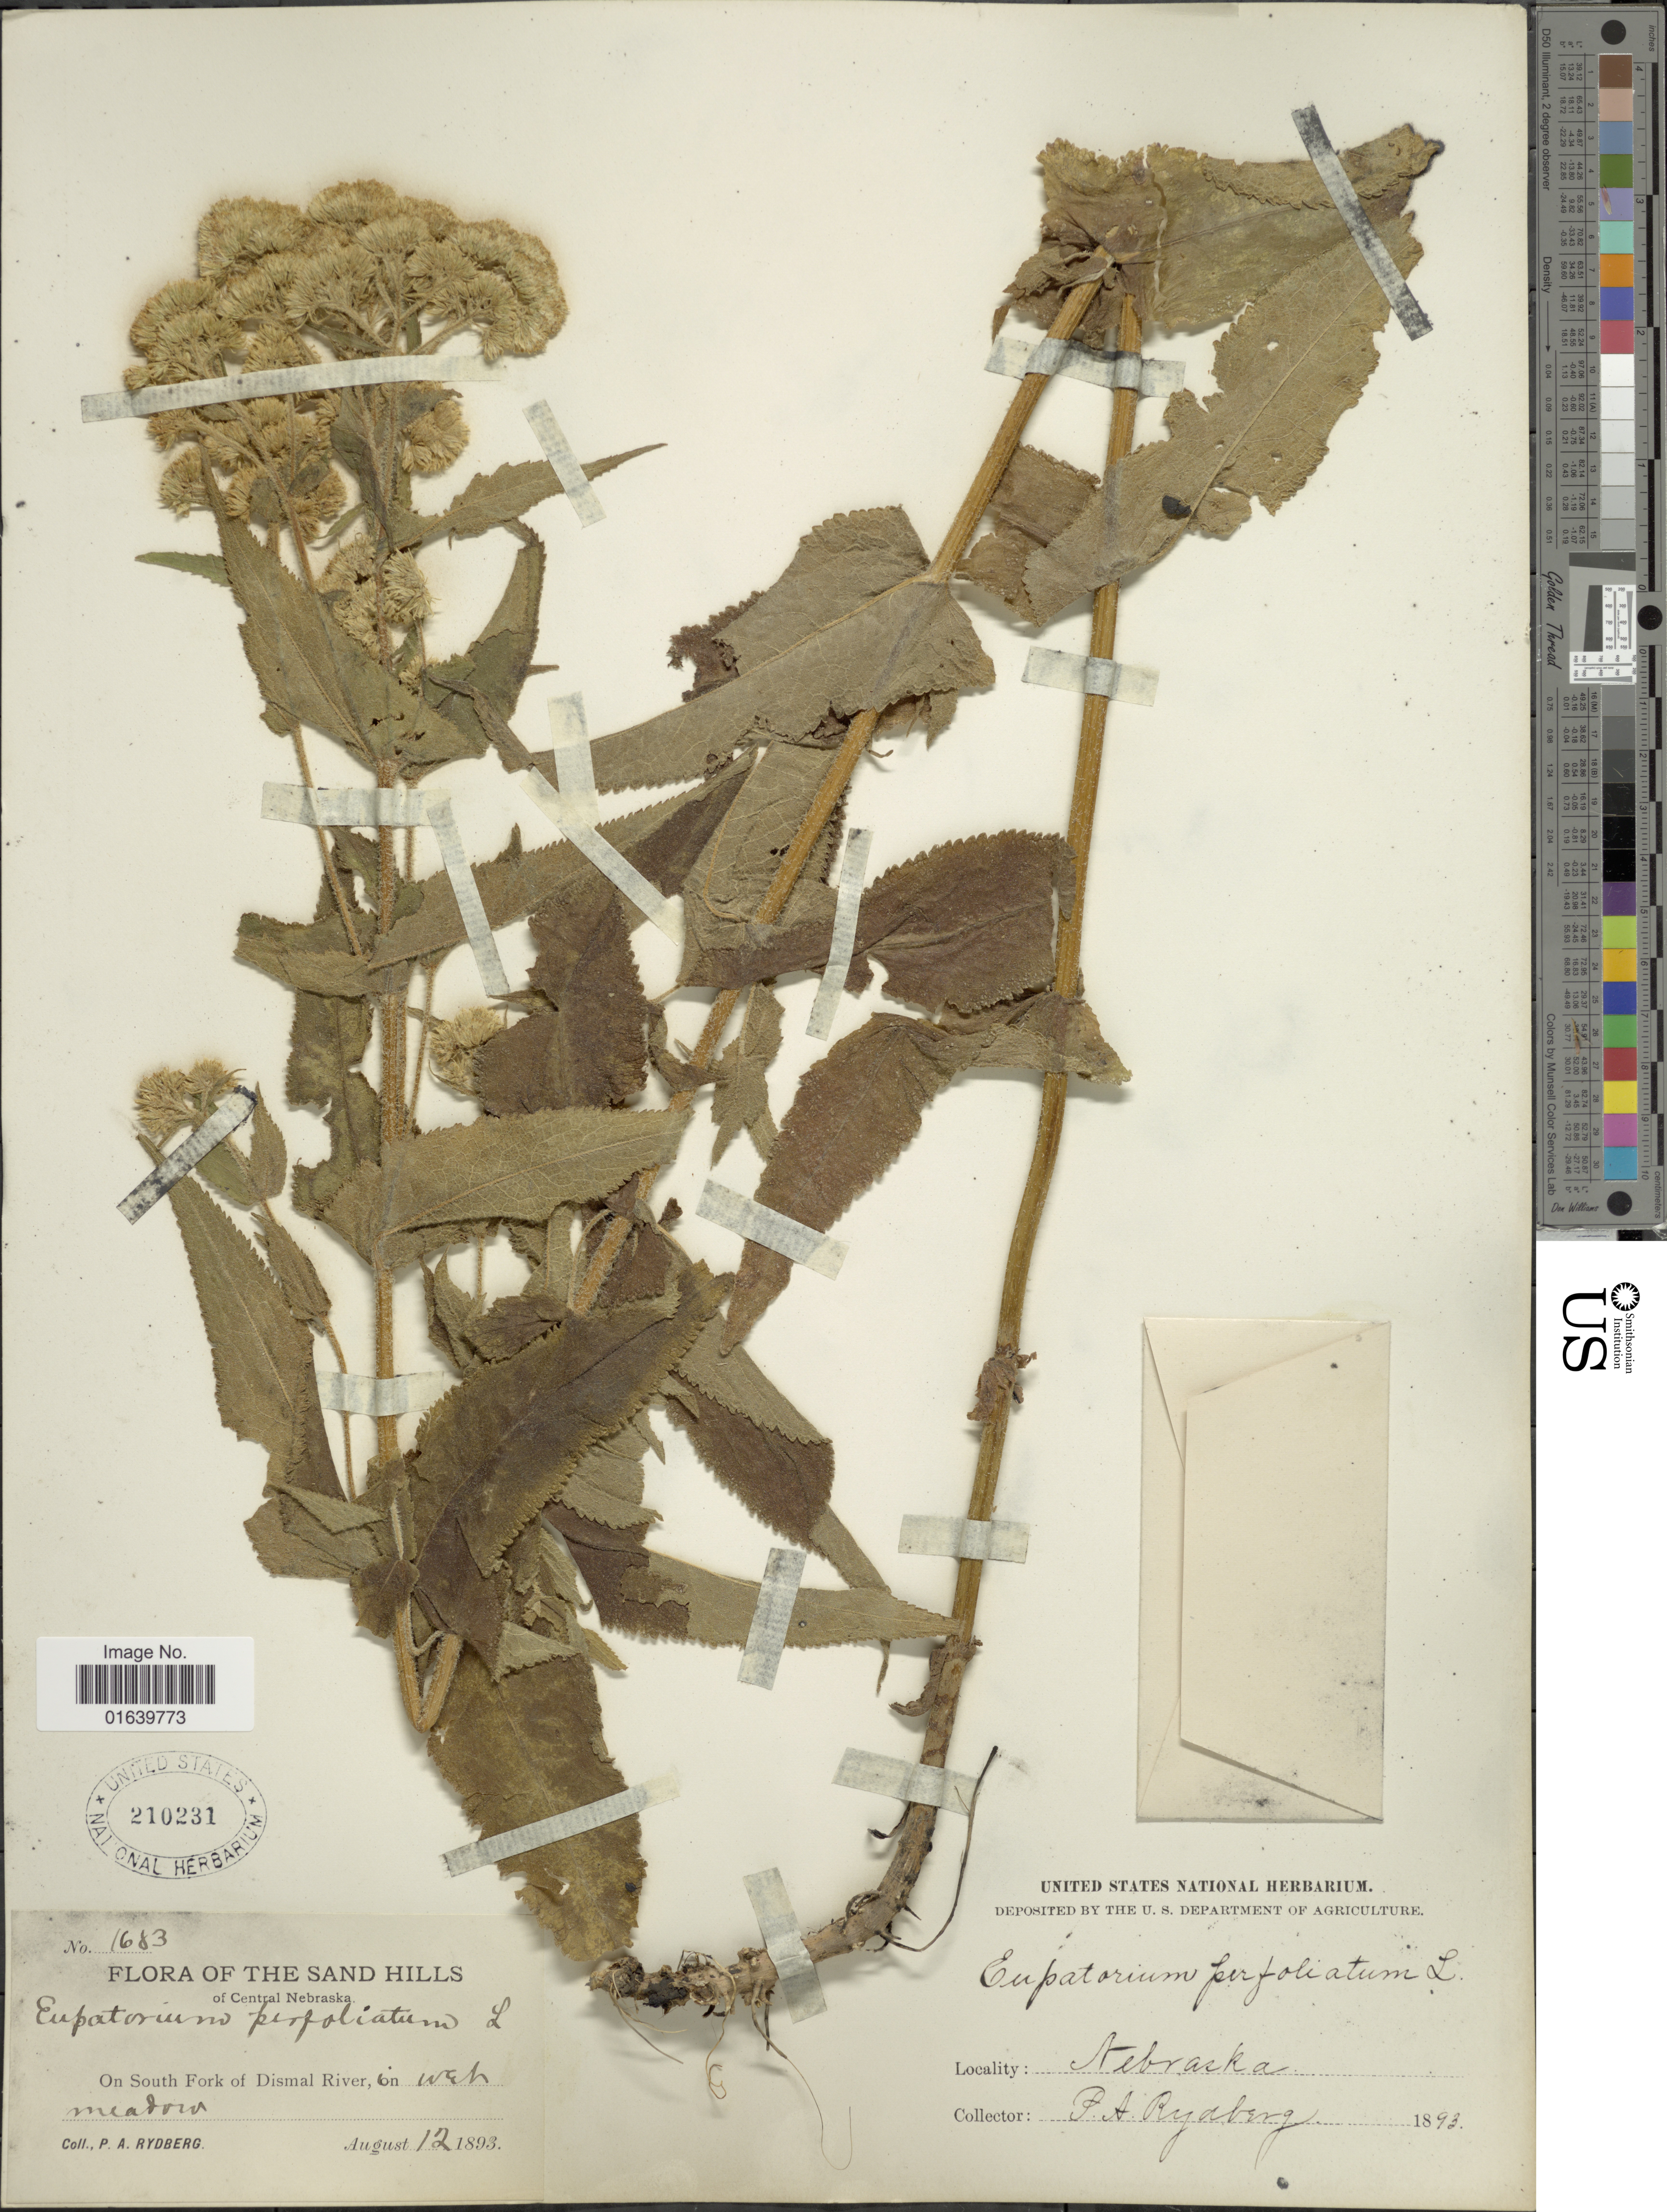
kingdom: Plantae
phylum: Tracheophyta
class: Magnoliopsida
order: Asterales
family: Asteraceae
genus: Eupatorium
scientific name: Eupatorium perfoliatum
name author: L.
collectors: P. A. Rydberg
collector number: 1683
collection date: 1893-08-12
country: United States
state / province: Nebraska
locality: The Sand Hills, of Central Nebraska, on South Fork of Dismal River.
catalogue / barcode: US 210231